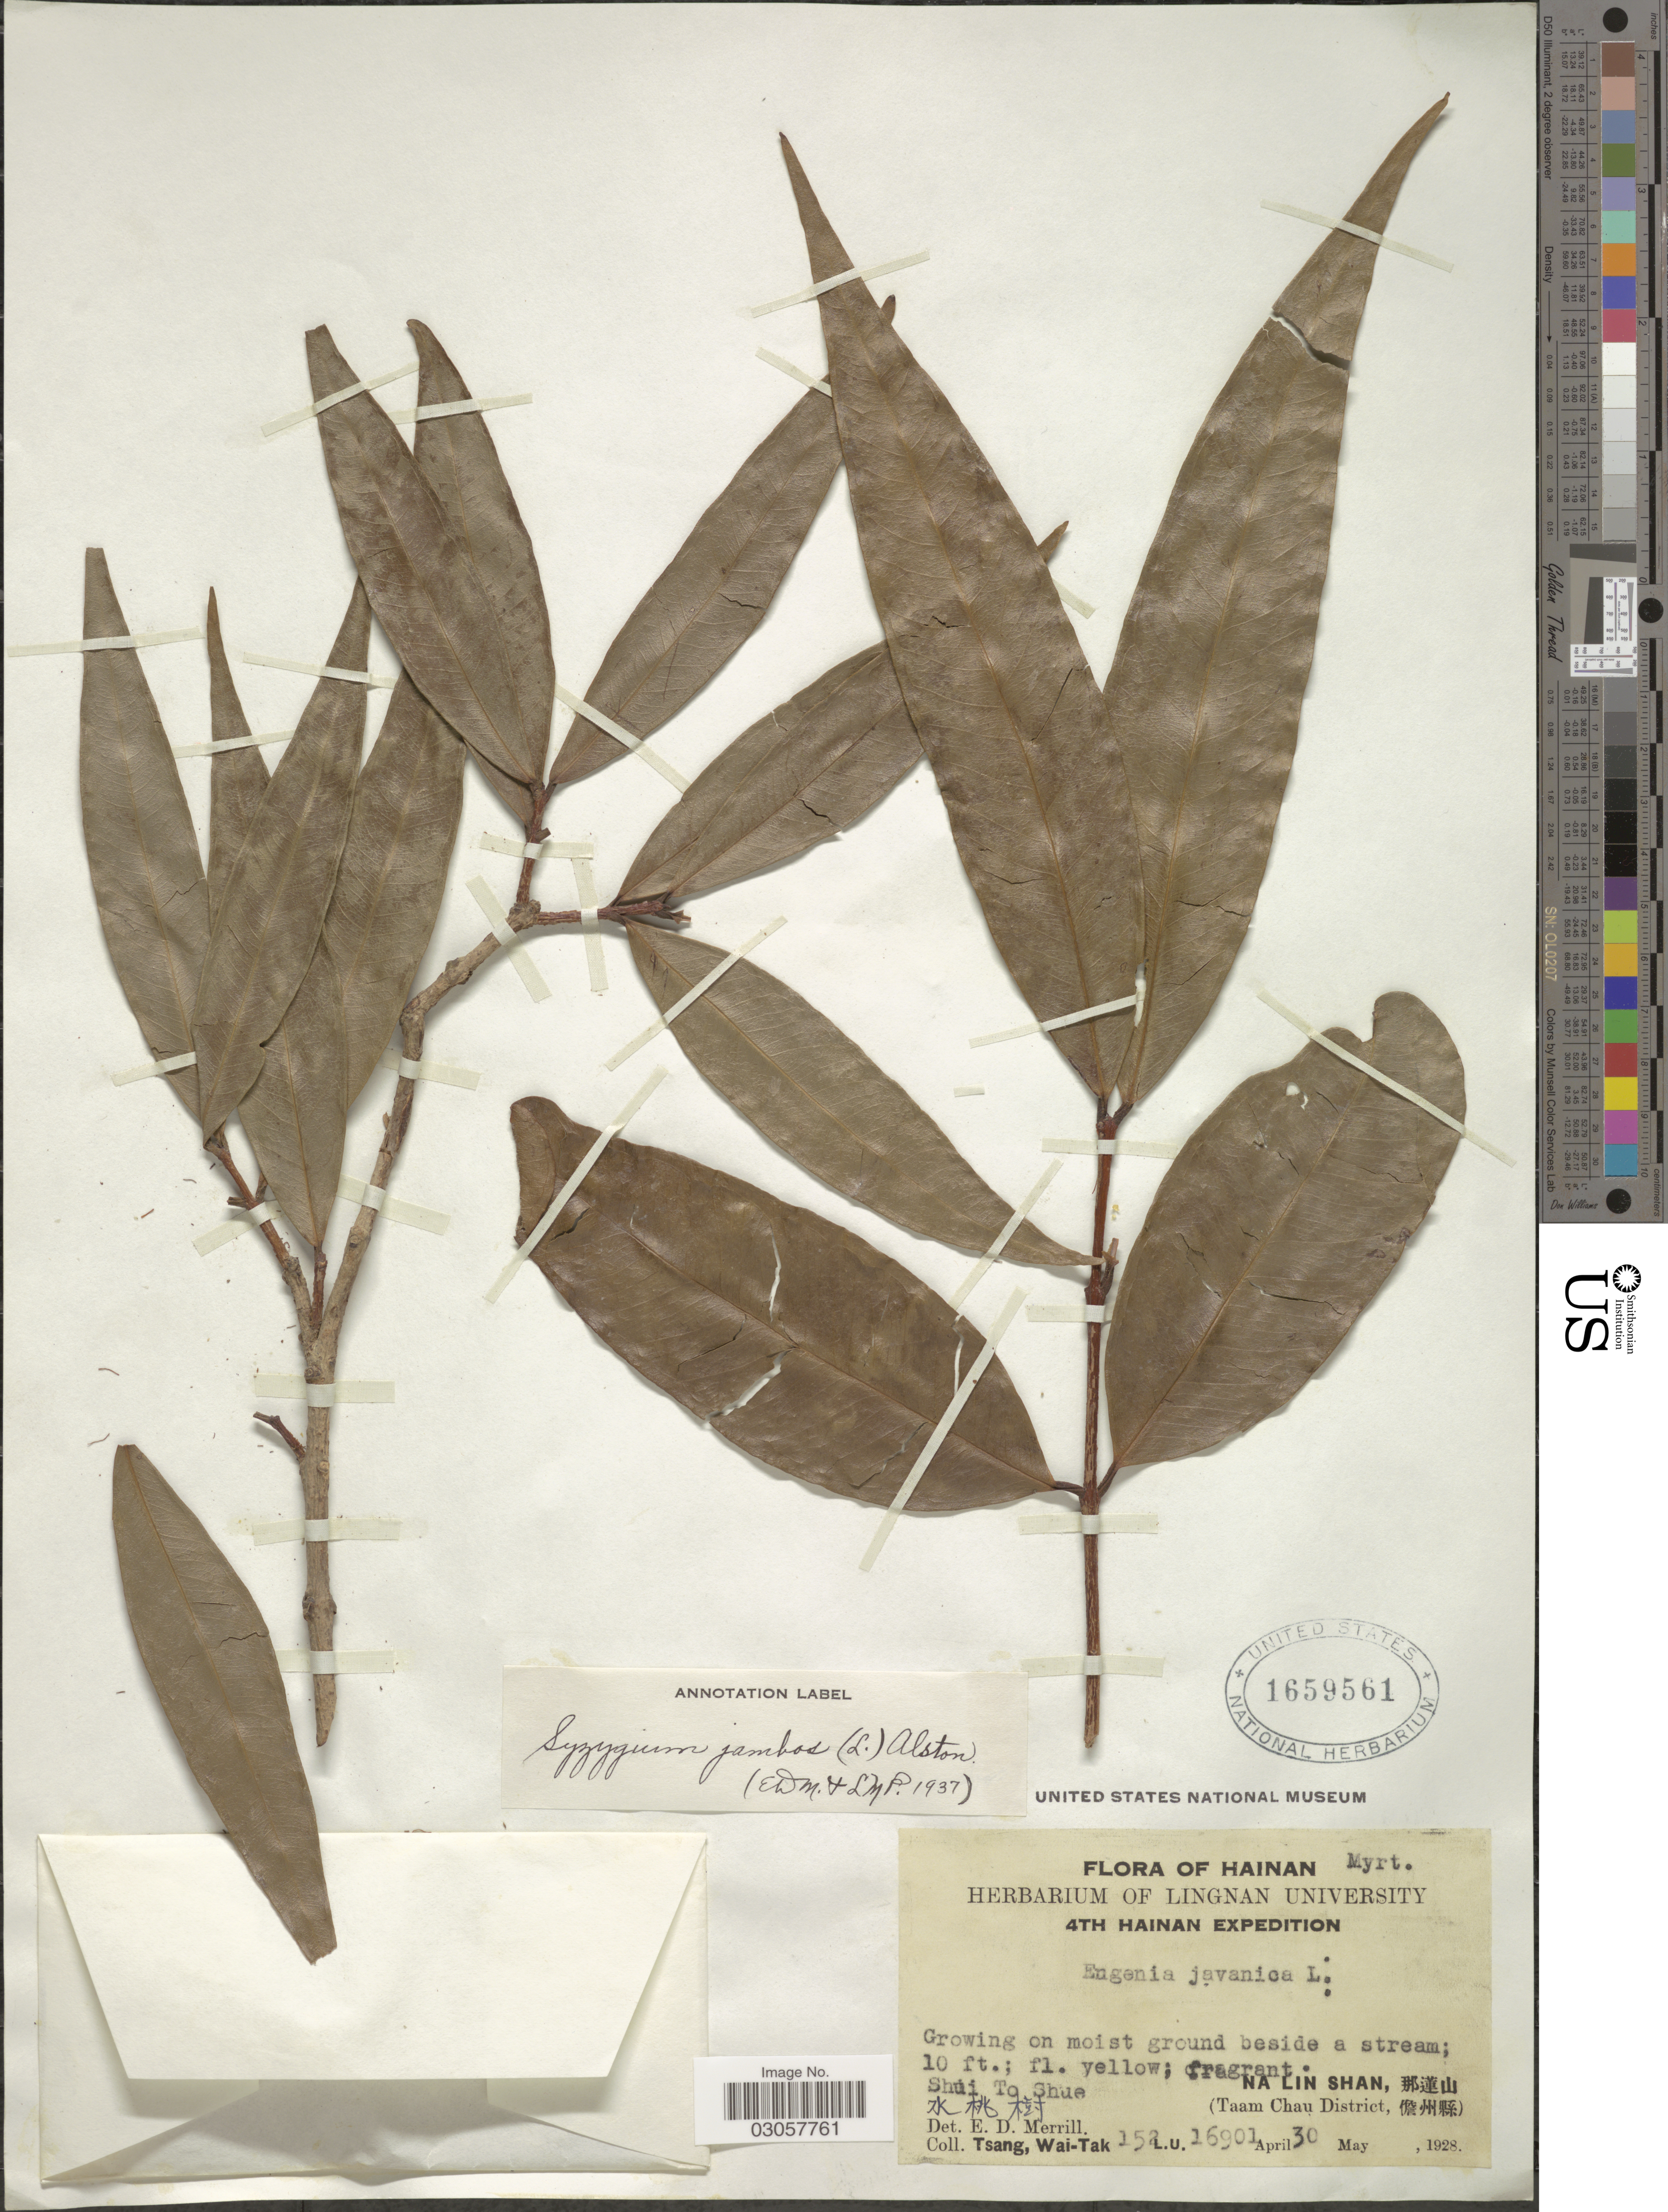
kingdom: Plantae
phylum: Tracheophyta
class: Magnoliopsida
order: Myrtales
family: Myrtaceae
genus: Syzygium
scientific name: Syzygium jambos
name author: (L.) Alston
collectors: W. T. Tsang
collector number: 152L.U.16901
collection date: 1928-04-30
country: China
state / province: Hainan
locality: huTo Shue. Na Lin Shan, (Taam Chau District.)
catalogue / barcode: US 1659561